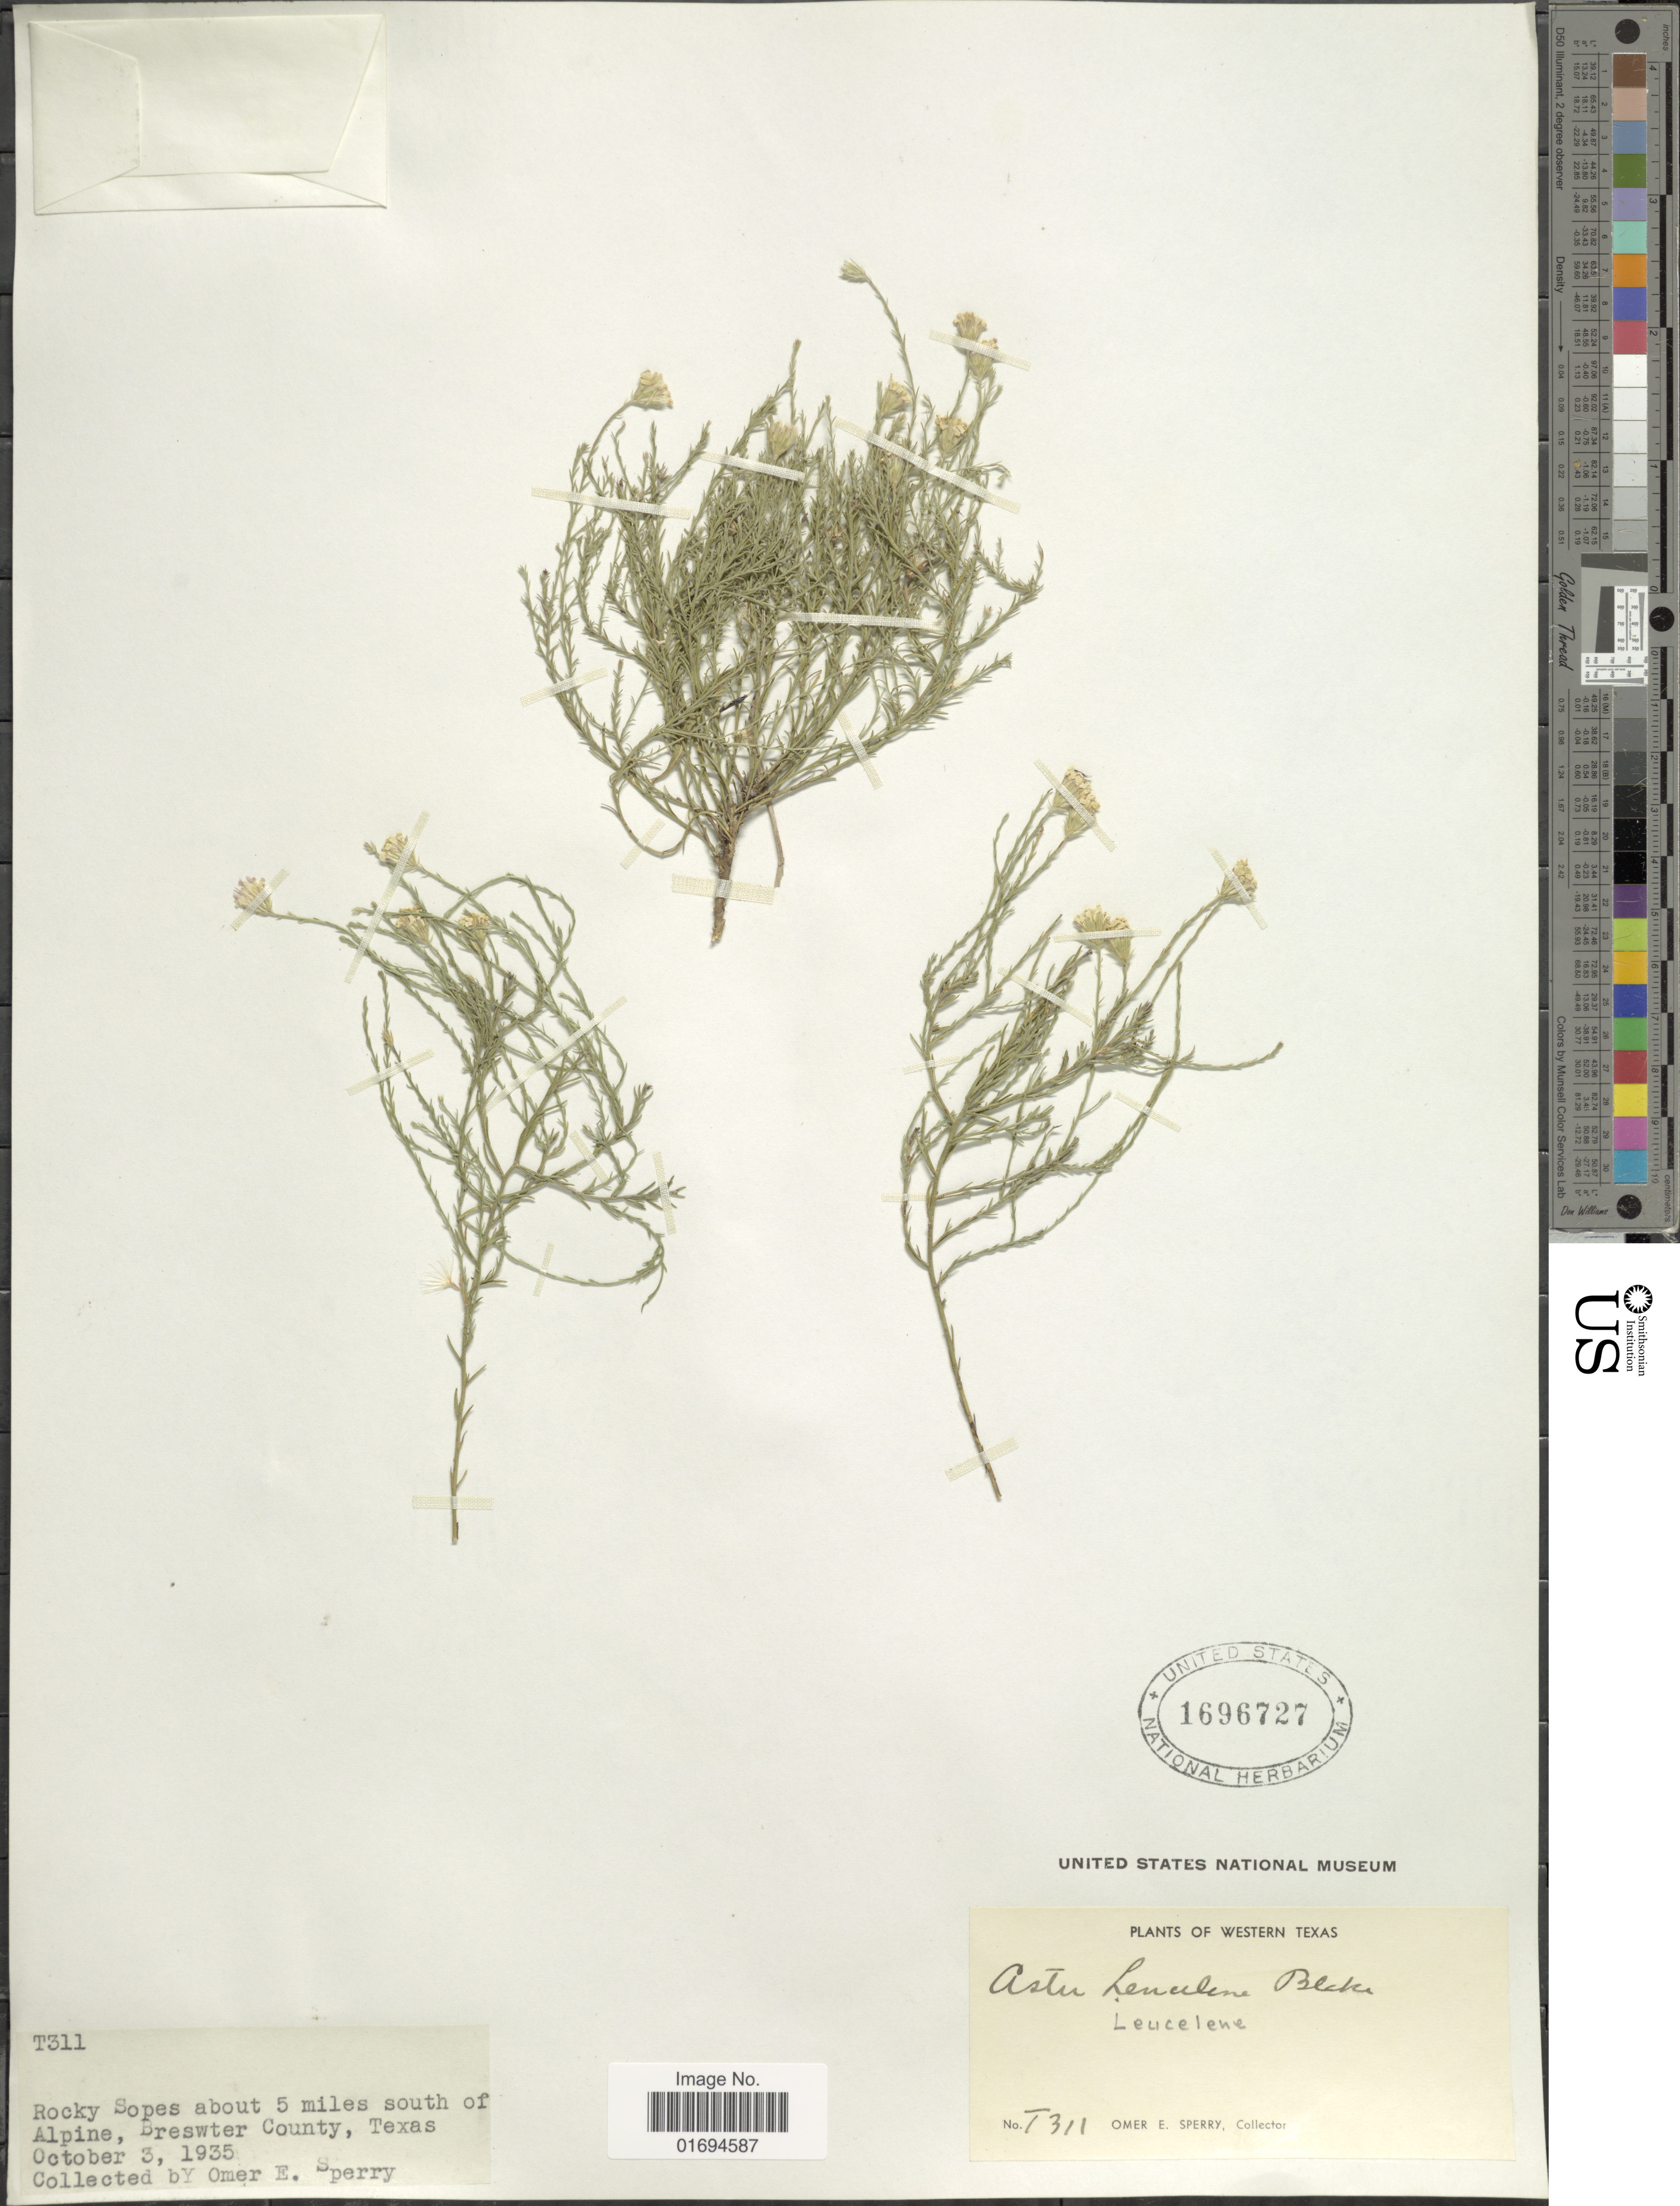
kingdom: Plantae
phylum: Tracheophyta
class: Magnoliopsida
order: Asterales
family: Asteraceae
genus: Chaetopappa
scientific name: Chaetopappa ericoides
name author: (Torr.) G.L. Nesom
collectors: O. E. Sperry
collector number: T311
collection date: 1935-10-03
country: United States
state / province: Texas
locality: Western Texas, about 5 miles south of Alpine, Brewster County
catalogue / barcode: US 1696727